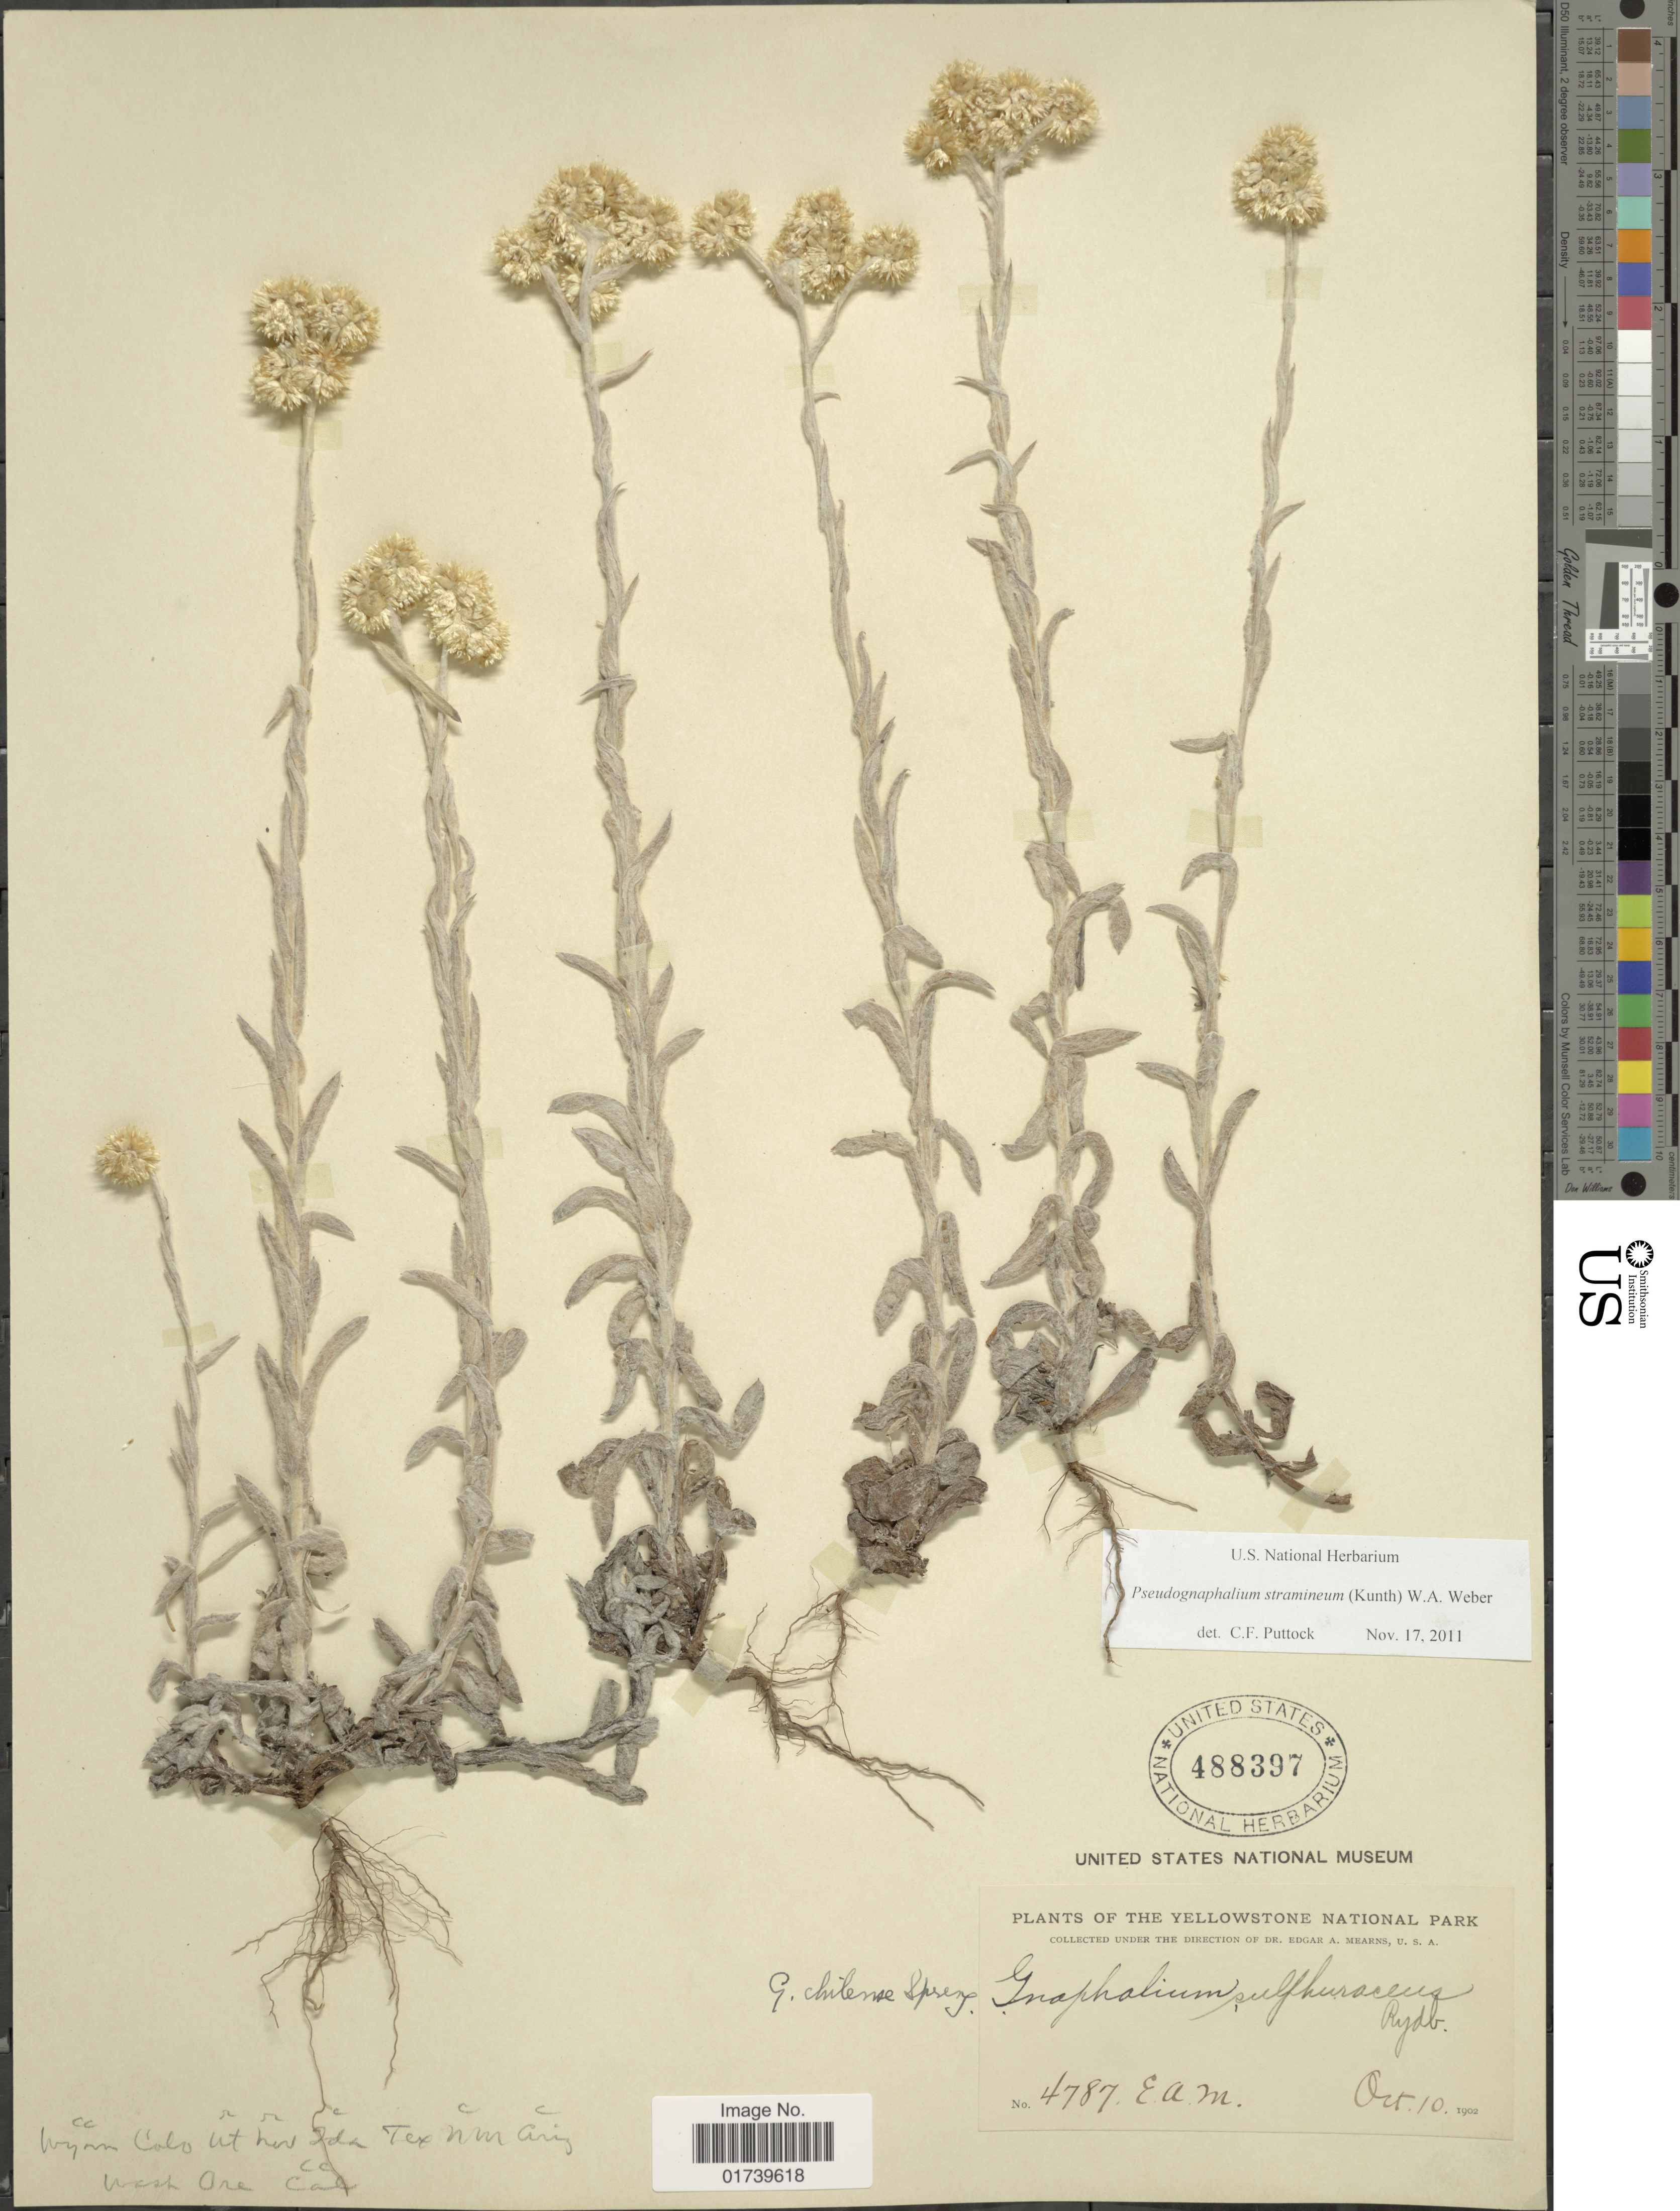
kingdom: Plantae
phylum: Tracheophyta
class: Magnoliopsida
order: Asterales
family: Asteraceae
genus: Pseudognaphalium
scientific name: Pseudognaphalium stramineum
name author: (Kunth) Anderb.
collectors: E. A. Mearns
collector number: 4787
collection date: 1902-10-10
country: United States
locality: Yellowstone National Park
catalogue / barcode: US 488397